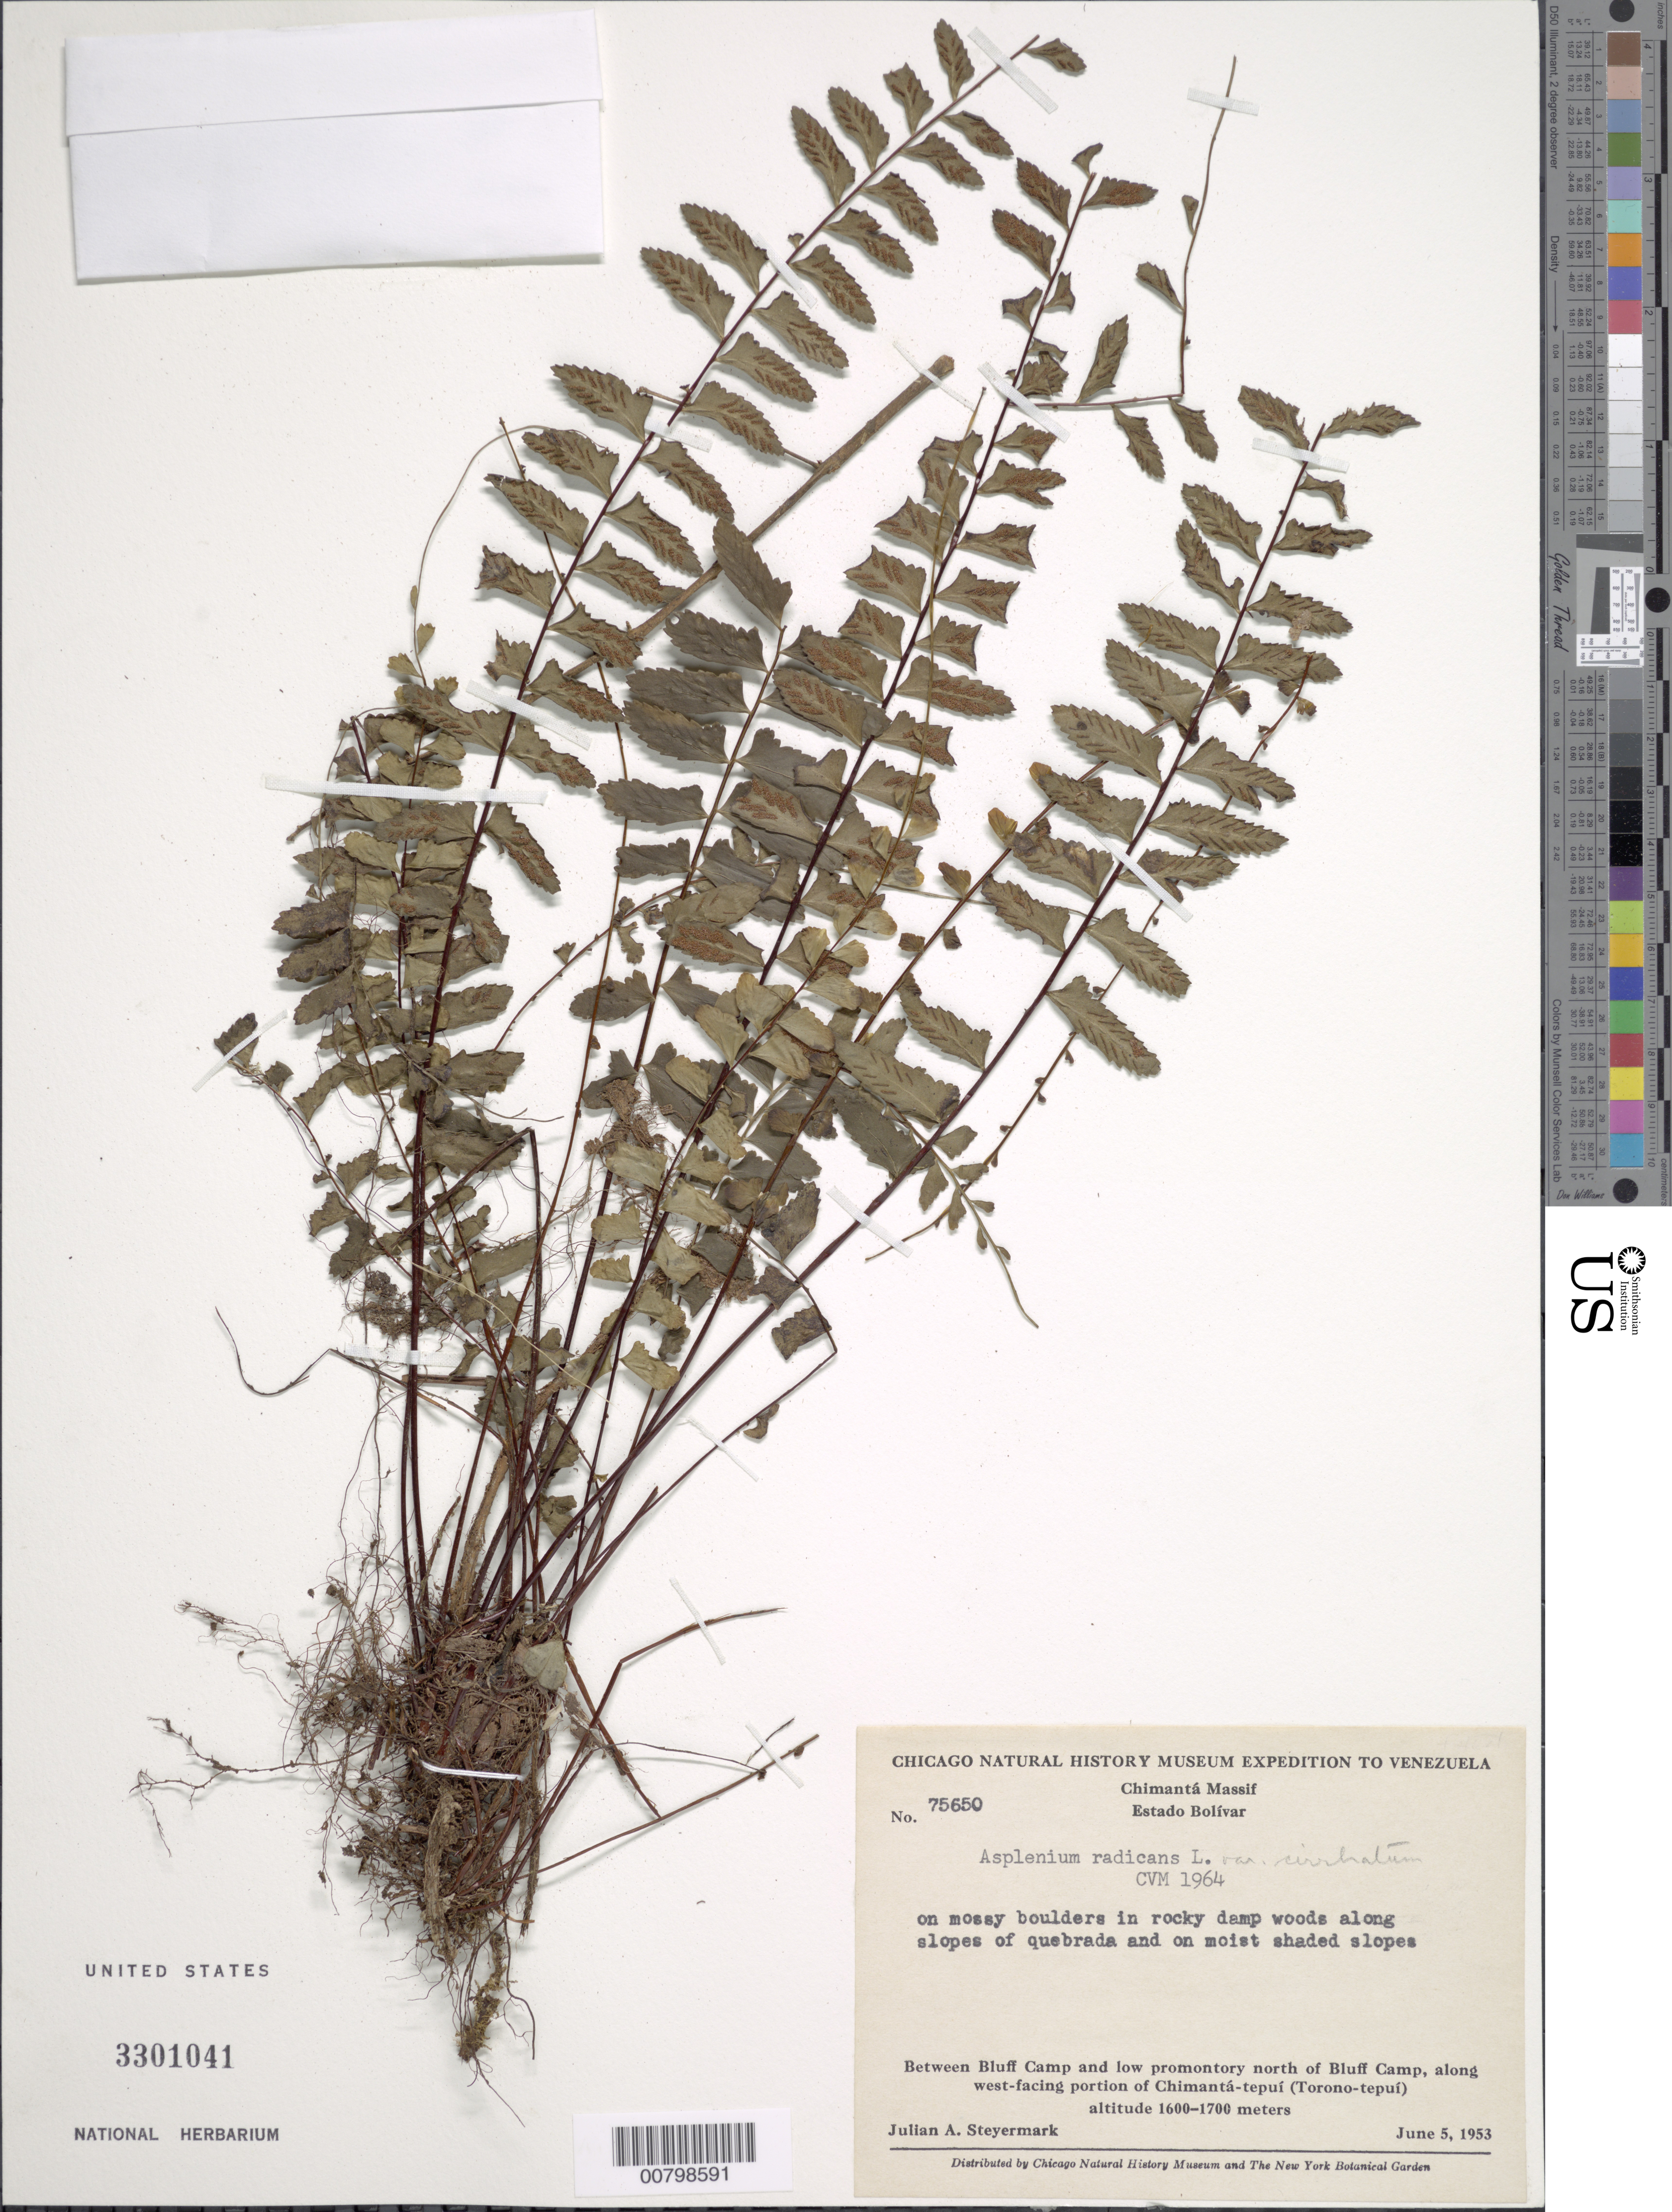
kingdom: Plantae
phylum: Tracheophyta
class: Polypodiopsida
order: Polypodiales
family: Aspleniaceae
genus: Asplenium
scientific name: Asplenium radicans var. cirrhatum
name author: (Rich. ex Willd.) Rosenst.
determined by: Morton, C. V.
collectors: J. Steyermark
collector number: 75650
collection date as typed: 5-Jun-53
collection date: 1953-06-05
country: Venezuela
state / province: Bolívar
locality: Chimantá-tepuí (Torono-tepuí), Bluff Camp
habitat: On mossy boulders in rocky damp woods along slopes of quebrada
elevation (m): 1600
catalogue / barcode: US 3301041